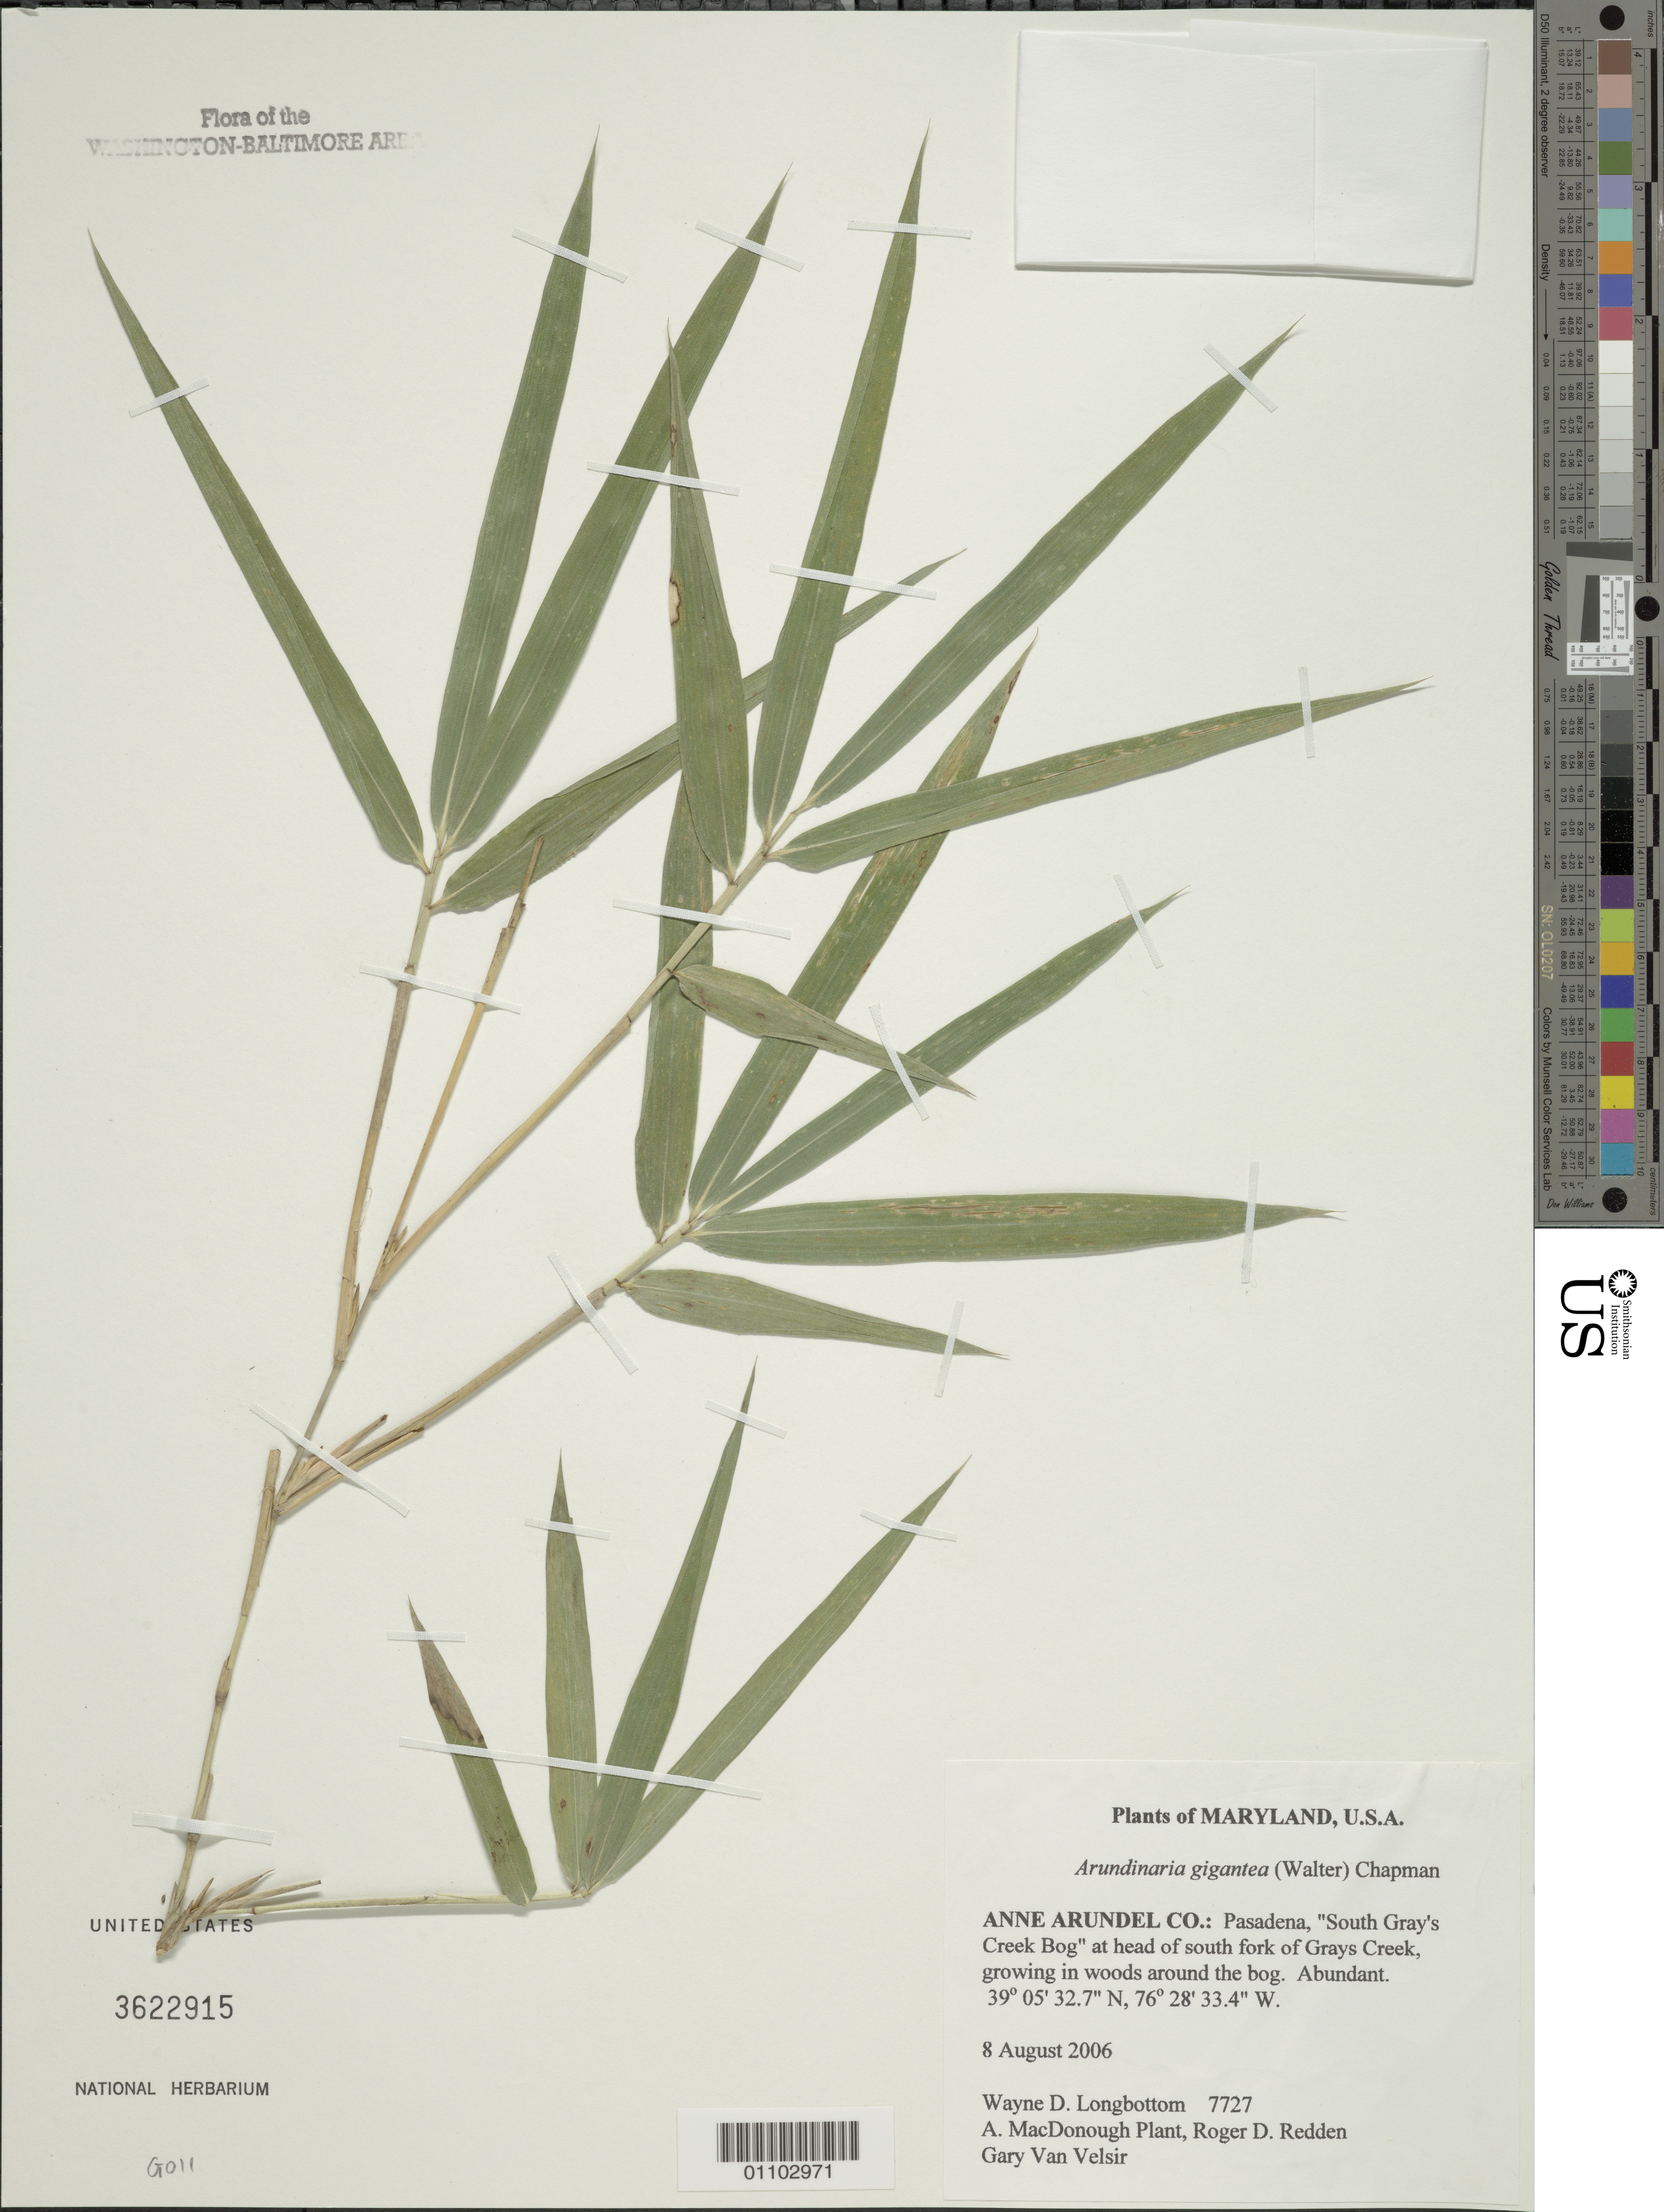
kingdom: Plantae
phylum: Tracheophyta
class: Liliopsida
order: Poales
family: Poaceae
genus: Arundinaria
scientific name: Arundinaria tecta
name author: (Walter) Muhl.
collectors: W. D. Longbottom, A. M. Plant, R. D. Redden & G. Van Velsir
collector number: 7727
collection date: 2006-08-08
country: United States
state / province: Maryland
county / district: Anne Arundel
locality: Pasadena, "South Gray's Creek Bog" at head of south fork of Grays Creek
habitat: Growing in woods around the bog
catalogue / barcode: US 3622915